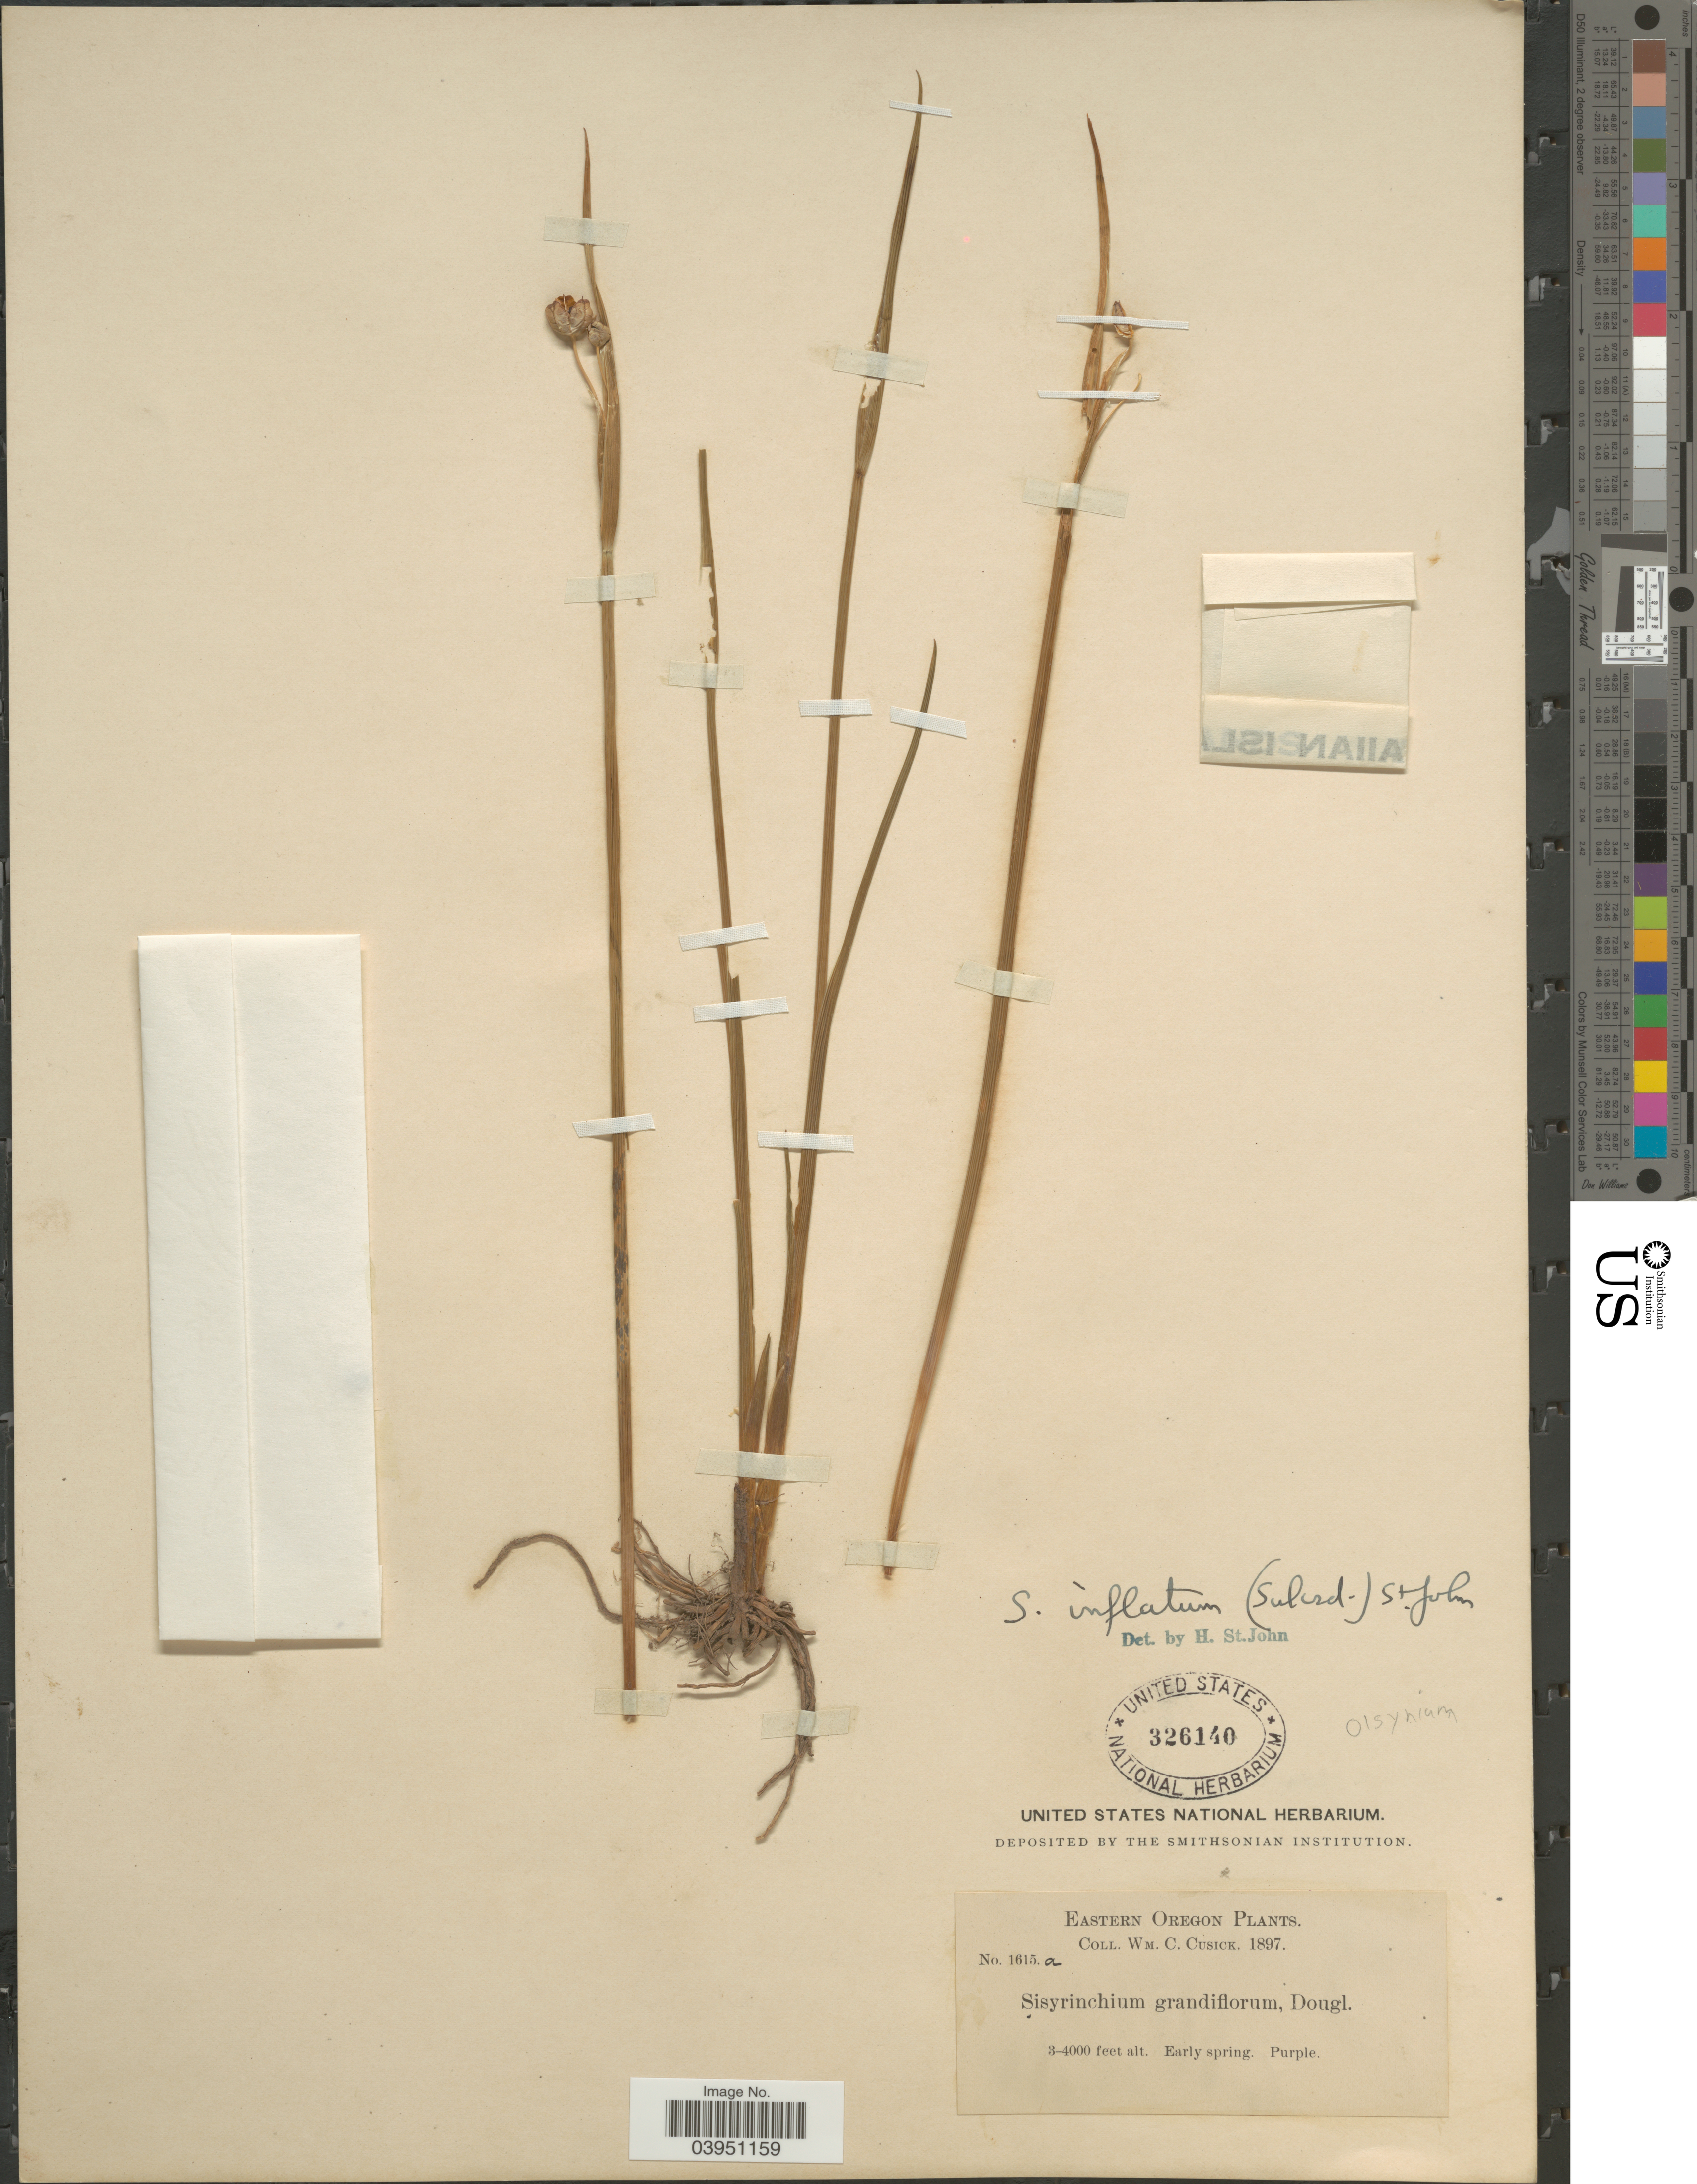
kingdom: Plantae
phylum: Tracheophyta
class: Liliopsida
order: Asparagales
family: Iridaceae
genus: Sisyrinchium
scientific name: Sisyrinchium inflatum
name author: (Suksd.) H. St. John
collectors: W. C. Cusick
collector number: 1615a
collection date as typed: early spring 1897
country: United States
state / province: Oregon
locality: Eastern Oregon.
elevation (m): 914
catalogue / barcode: US 326140